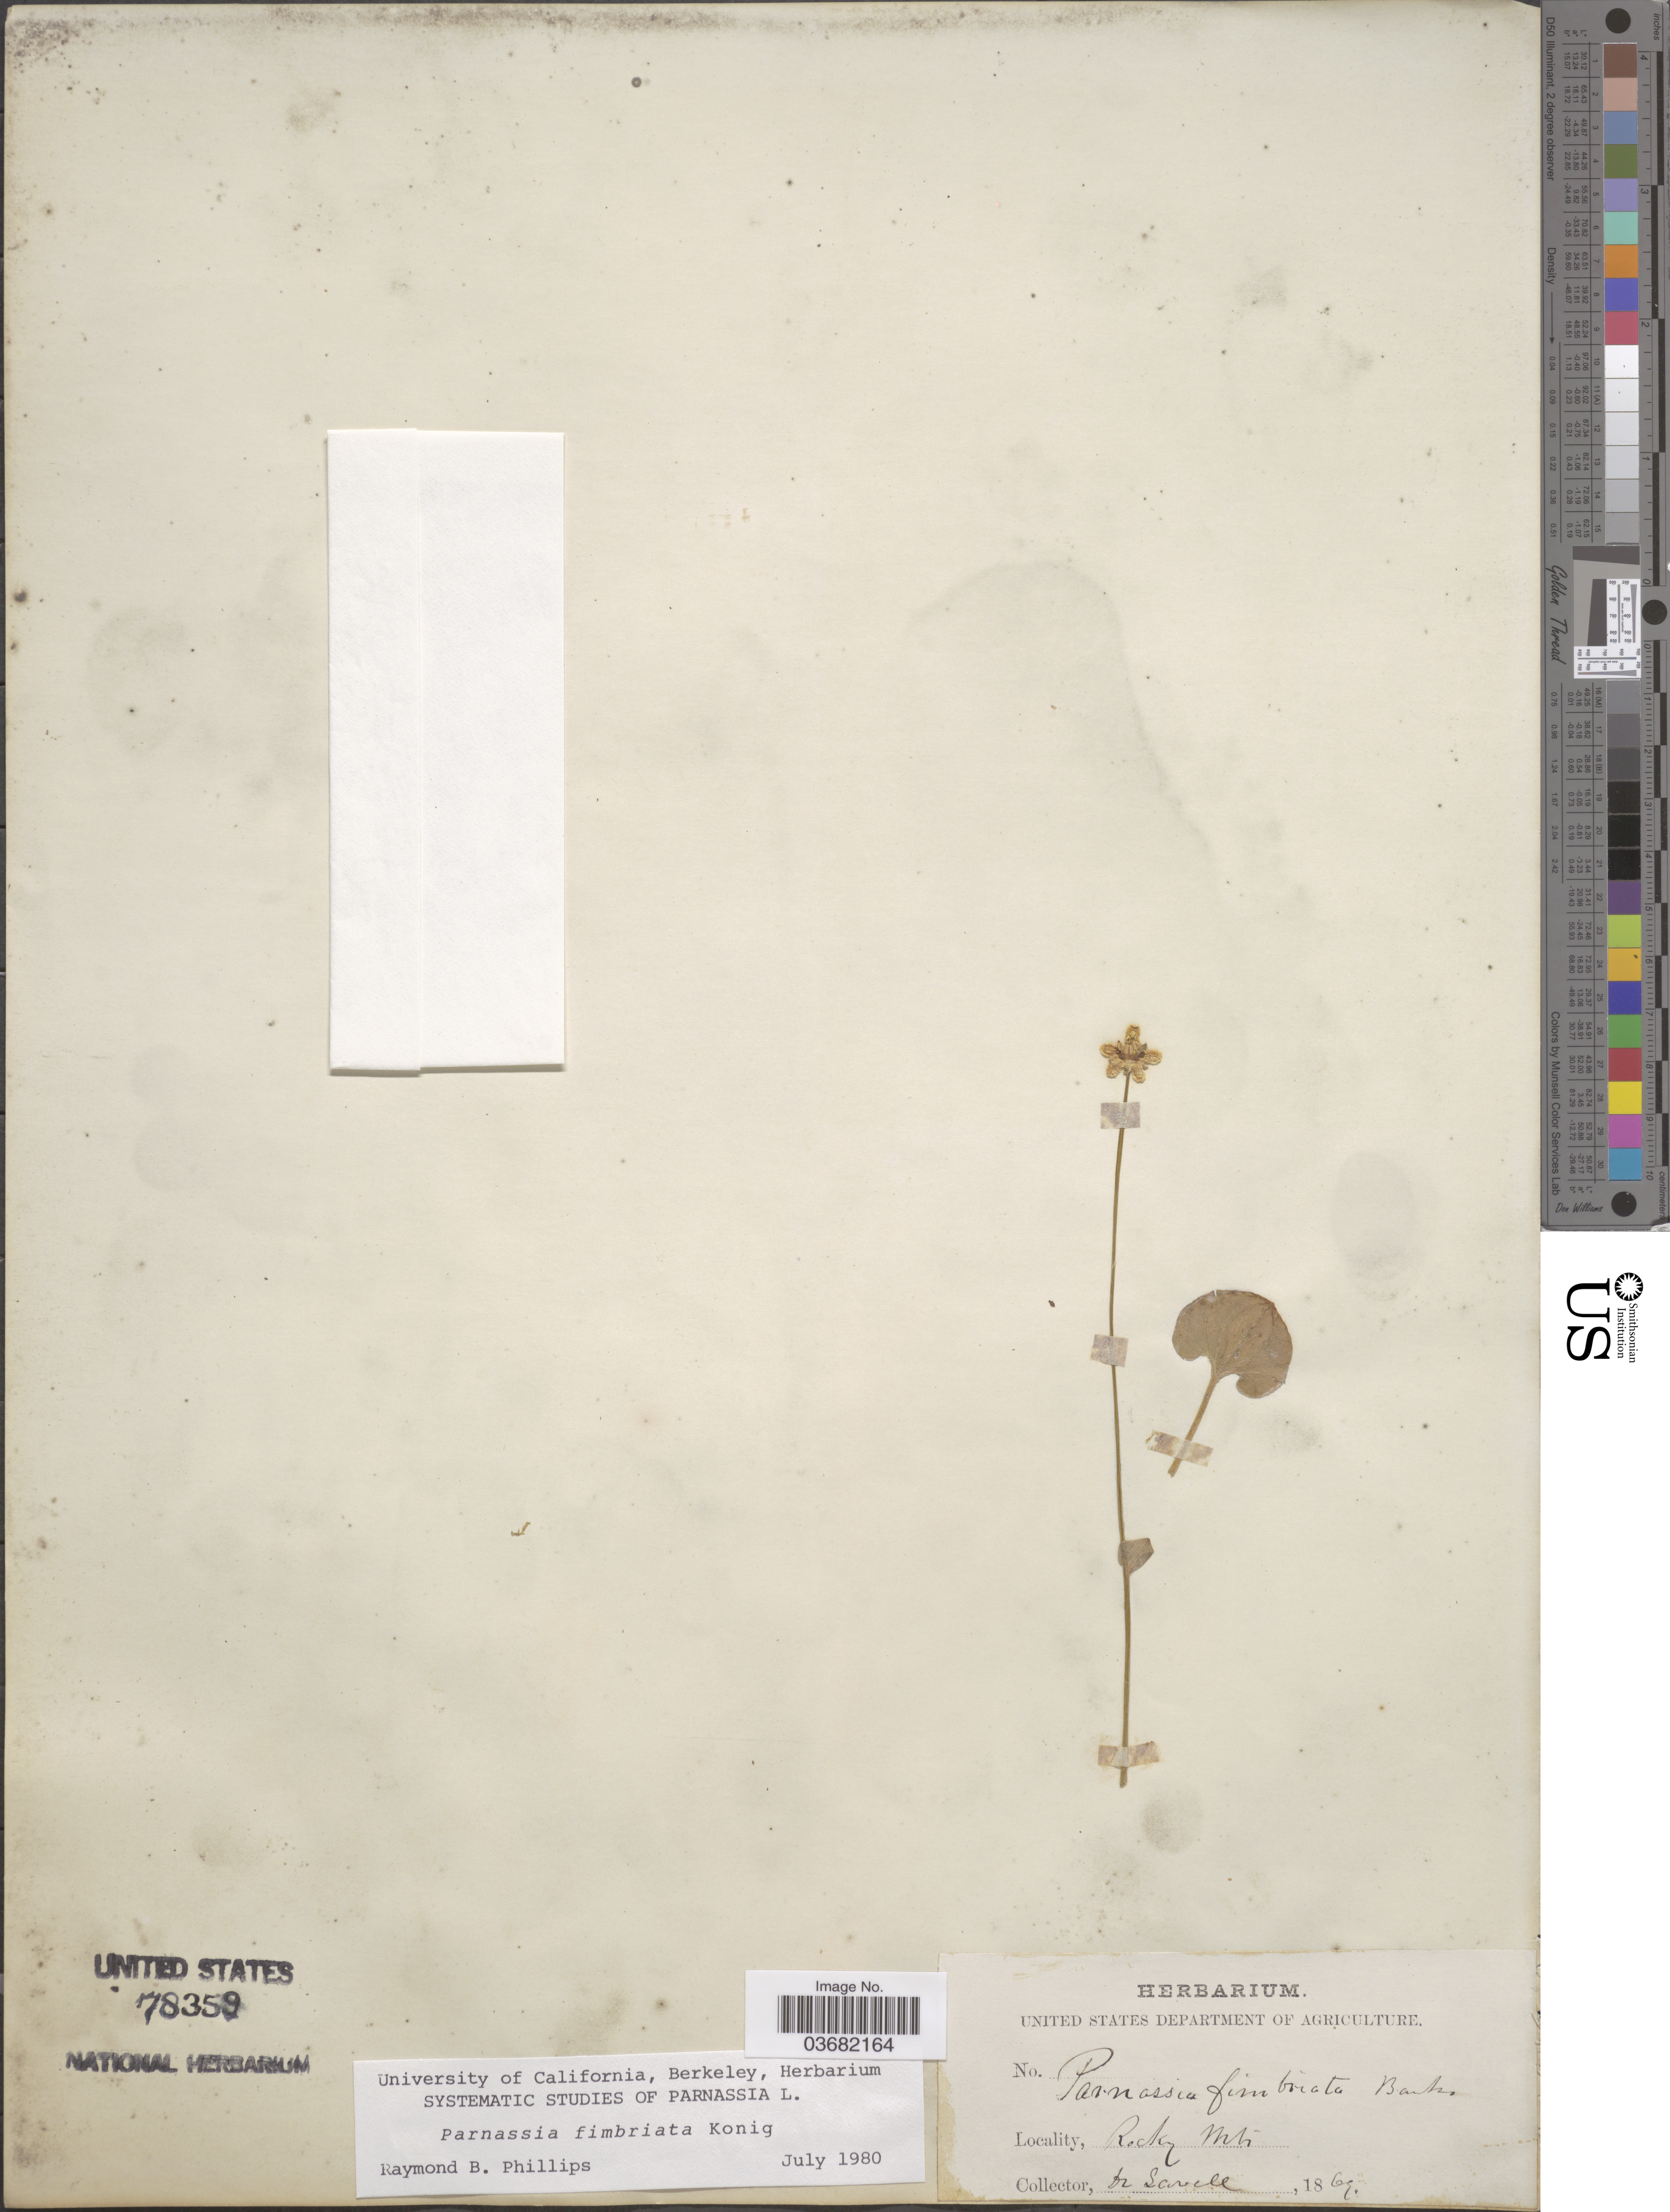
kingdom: Plantae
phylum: Tracheophyta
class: Magnoliopsida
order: Celastrales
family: Parnassiaceae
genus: Parnassia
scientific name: Parnassia fimbriata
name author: K.D. Koenig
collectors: Savile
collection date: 1869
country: United States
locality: Rocky Mts.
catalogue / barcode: US 78359